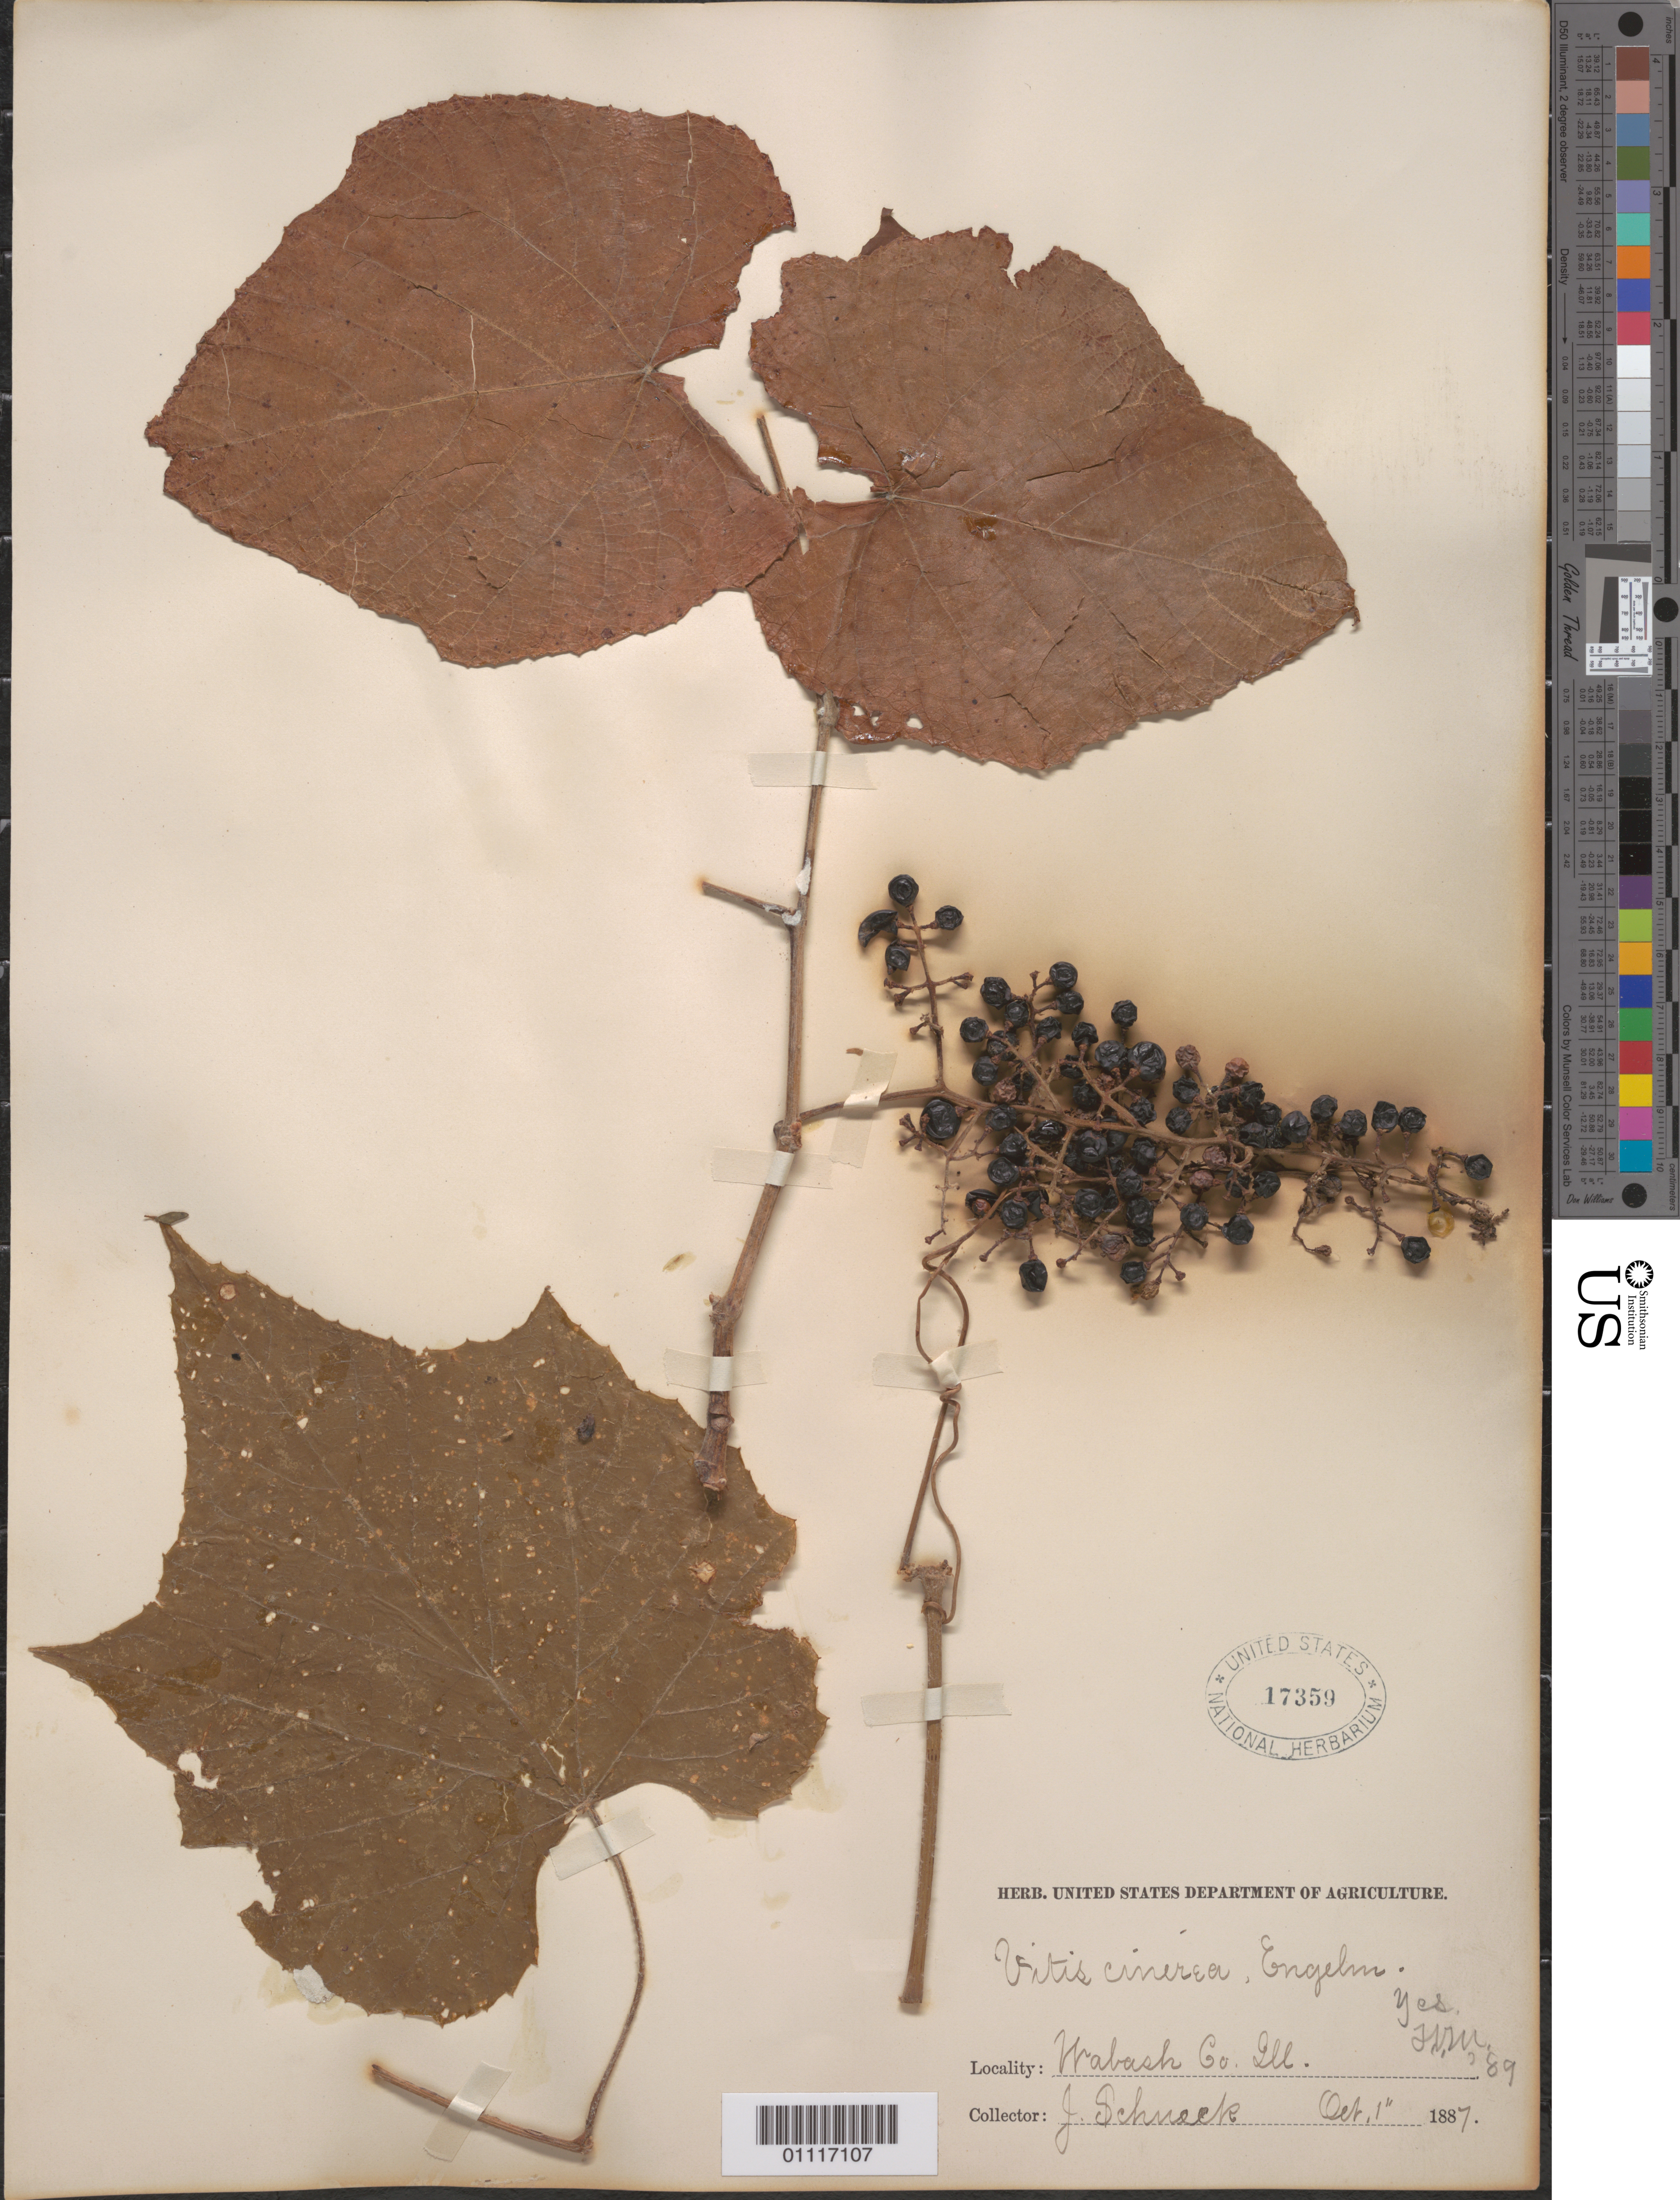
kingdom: Plantae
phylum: Tracheophyta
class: Magnoliopsida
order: Vitales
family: Vitaceae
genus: Vitis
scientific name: Vitis cinerea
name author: (Engelm.) Millardet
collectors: J. Schneck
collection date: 1887-10-01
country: United States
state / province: Illinois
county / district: Wabash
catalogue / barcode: US 17359